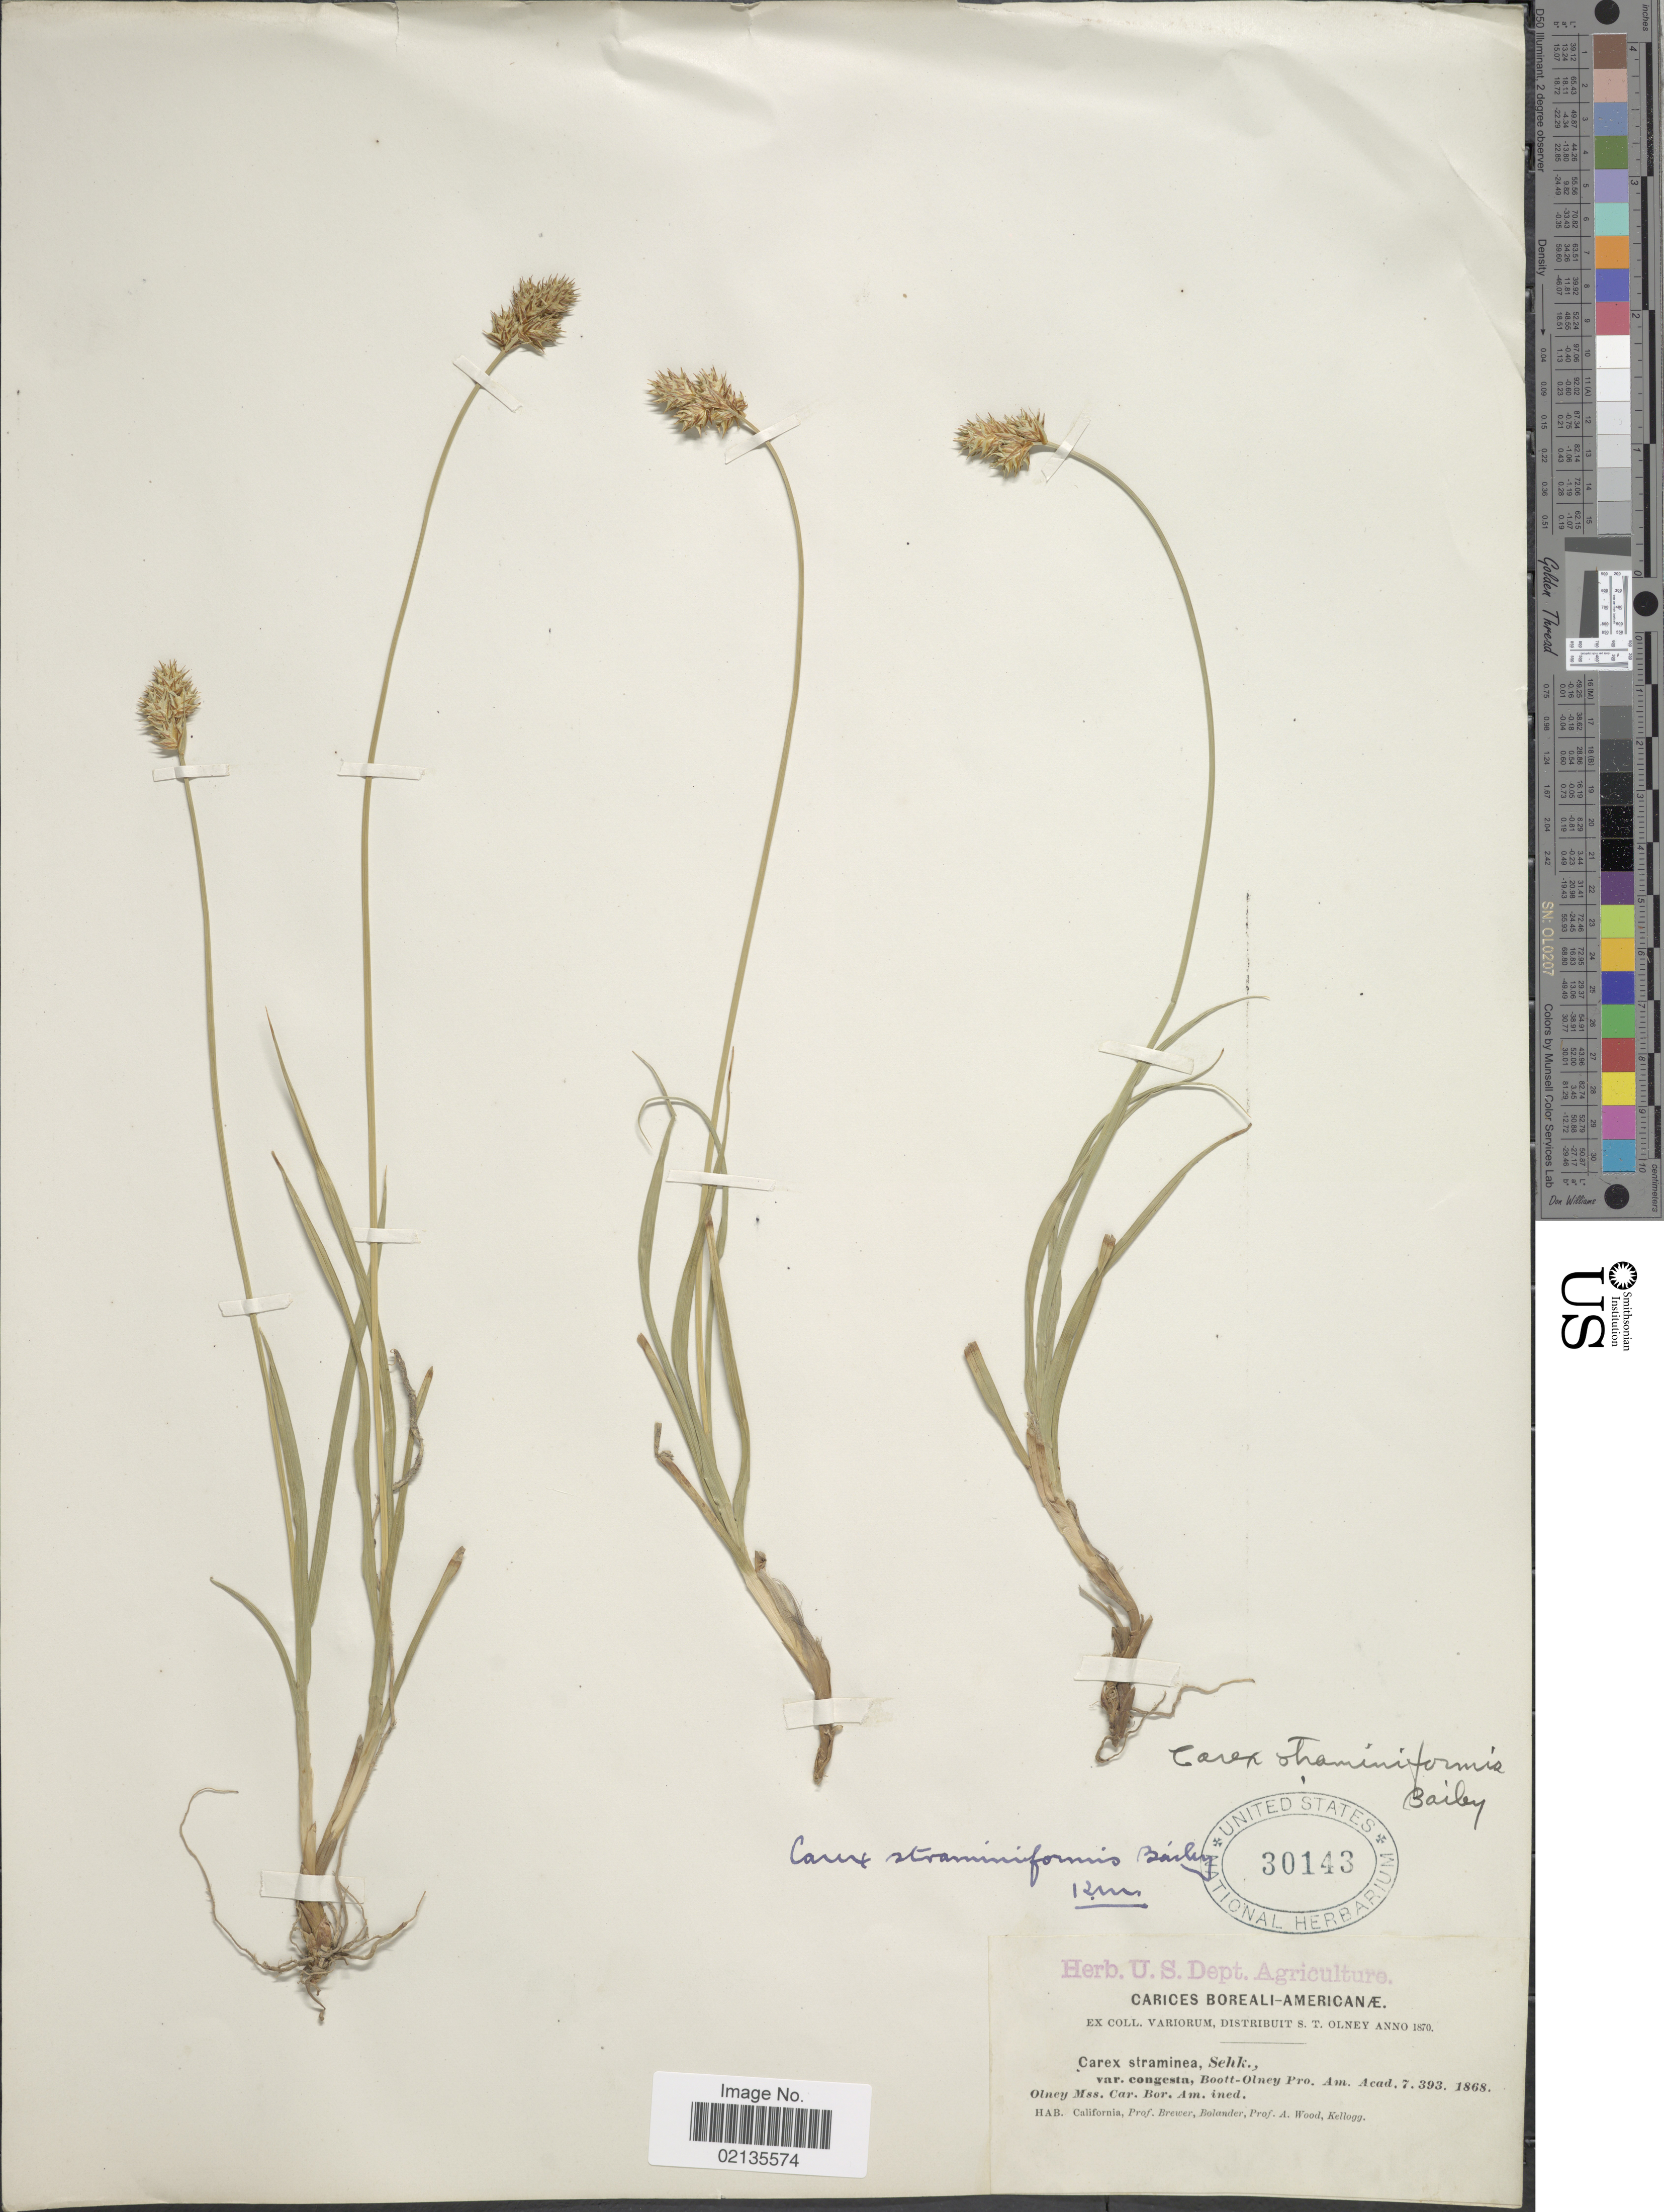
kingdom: Plantae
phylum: Tracheophyta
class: Liliopsida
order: Poales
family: Cyperaceae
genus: Carex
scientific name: Carex straminiformis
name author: L.H. Bailey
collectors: -. Brewer, -. Bolander, A. Wood & -- Kellogg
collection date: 1870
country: United States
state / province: California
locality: Carices Boreali- Americanae, Brewer, Bolander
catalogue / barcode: US 30143